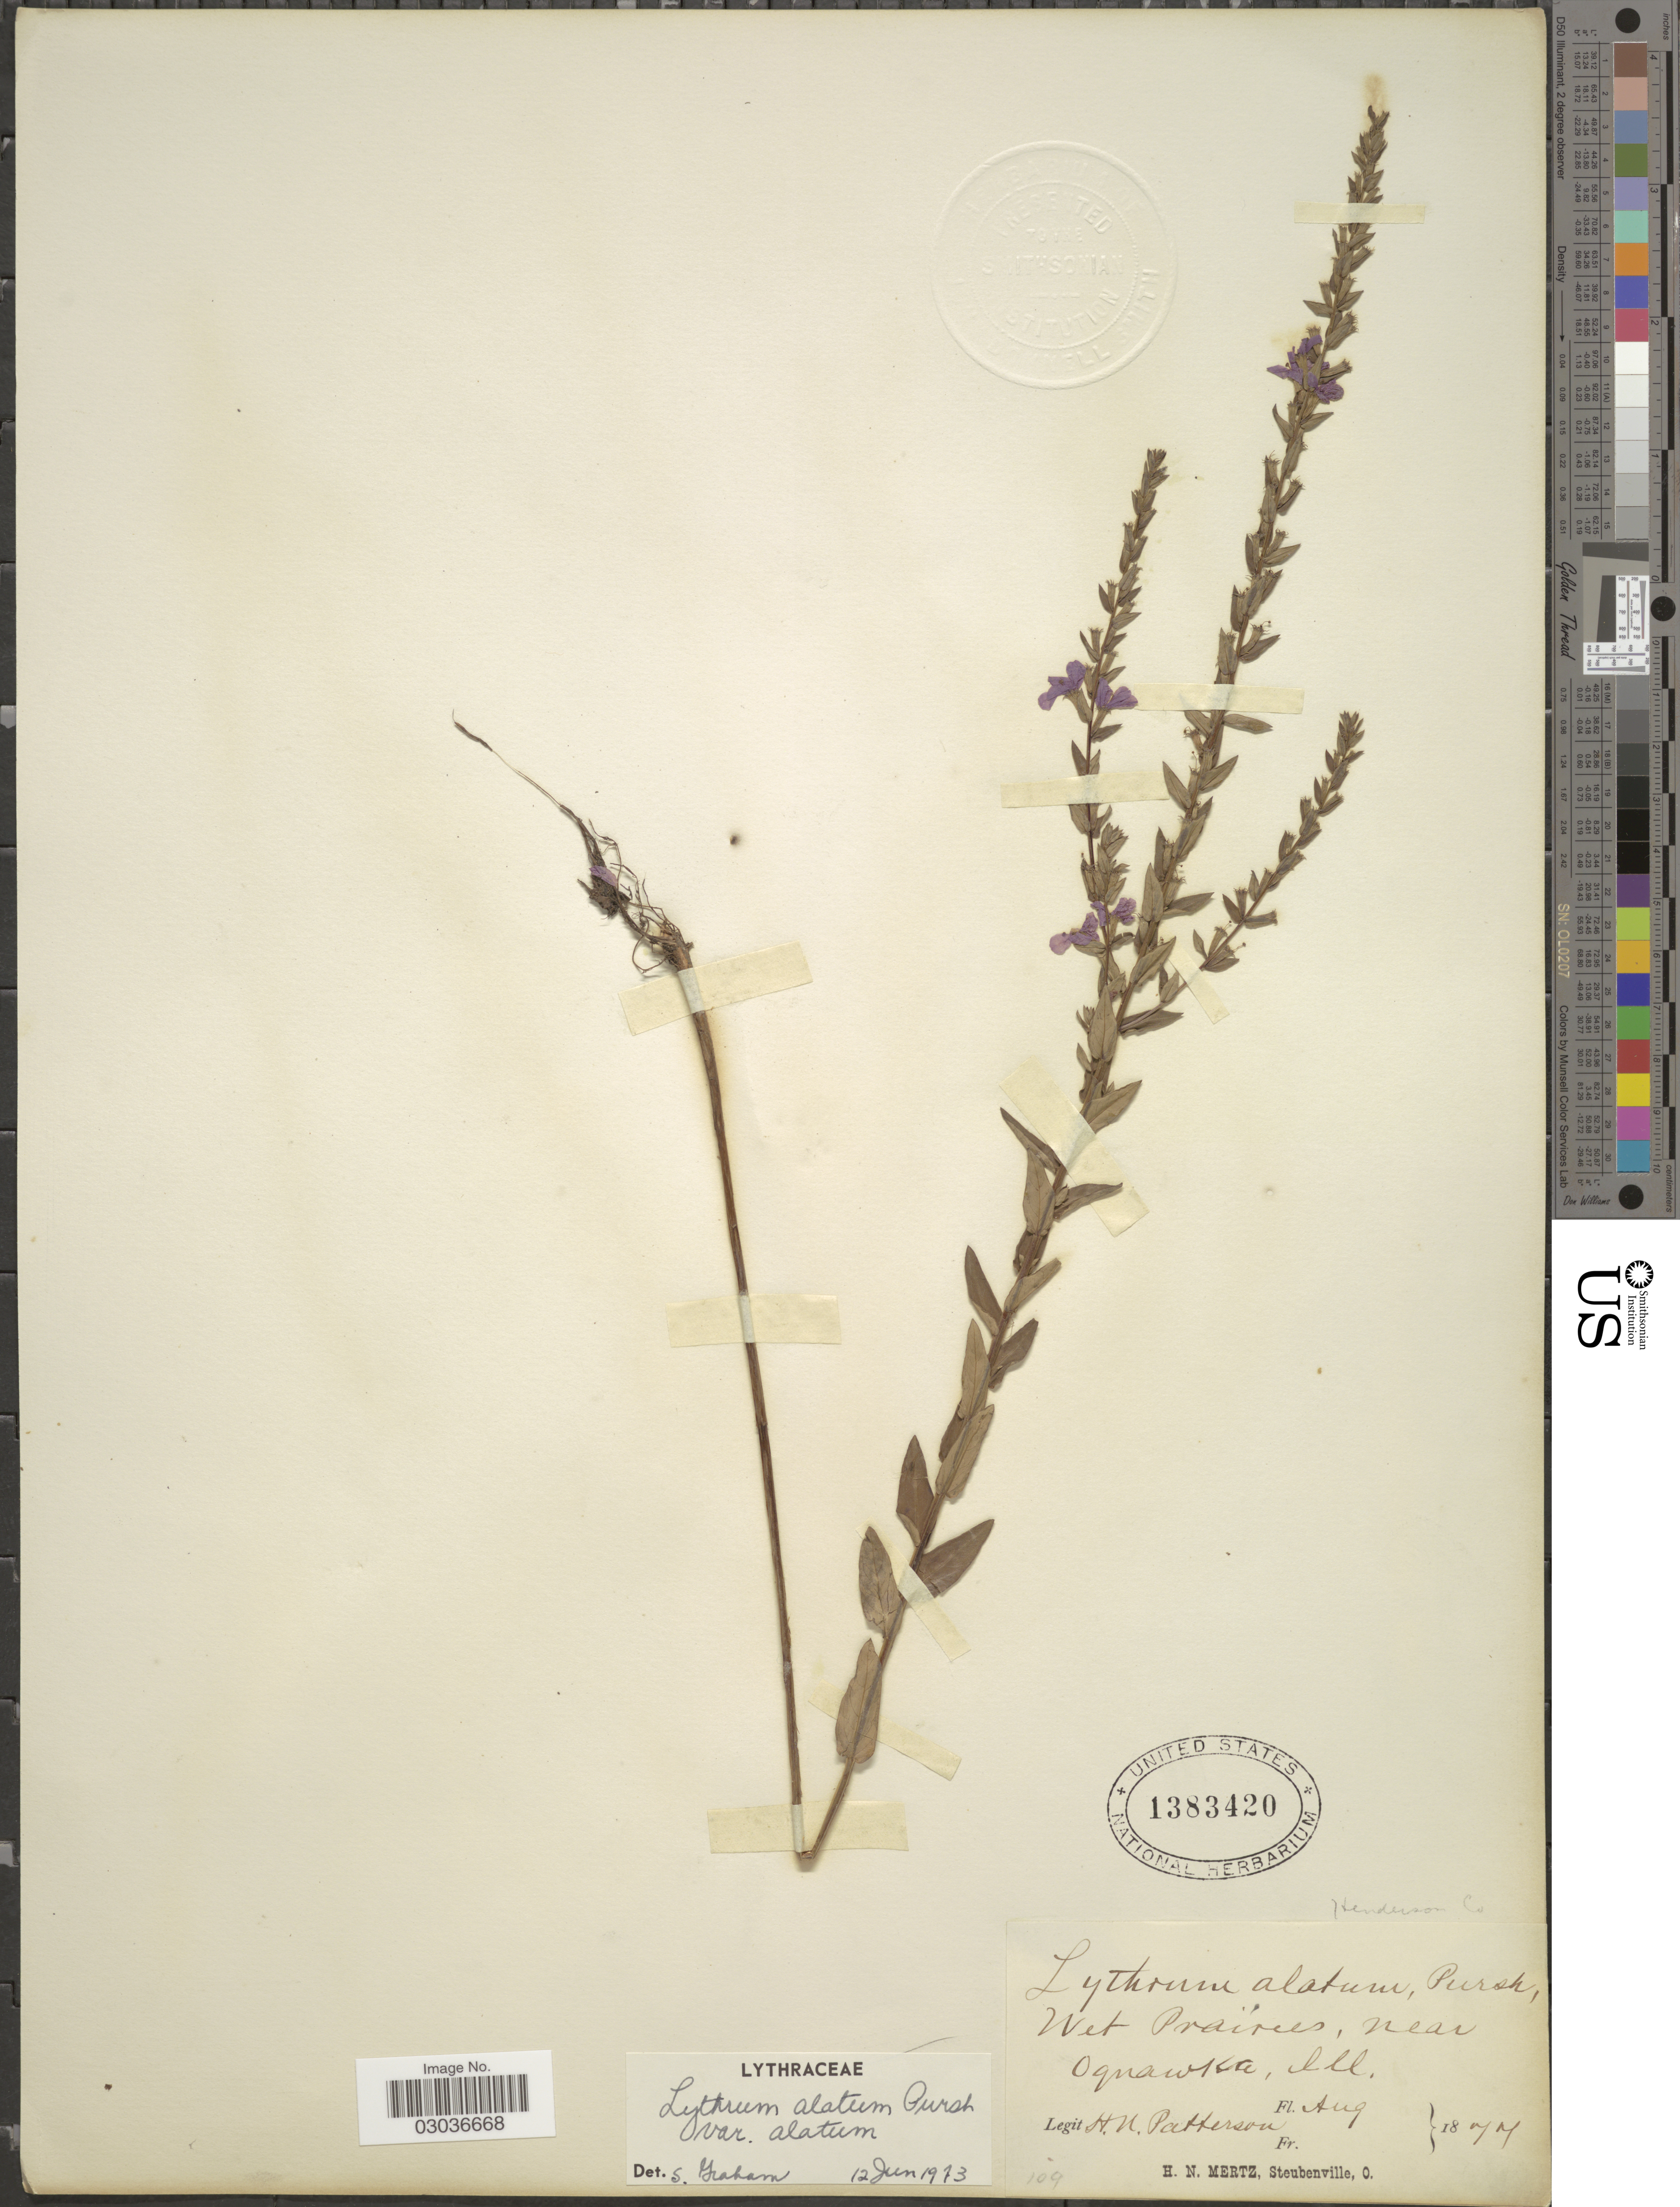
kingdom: Plantae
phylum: Tracheophyta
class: Magnoliopsida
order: Myrtales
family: Lythraceae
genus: Lythrum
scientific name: Lythrum alatum var. alatum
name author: Pursh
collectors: H. Mertz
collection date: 1877-08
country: United States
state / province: Illinois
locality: Near Oqnawka, Ill. Henderson Co.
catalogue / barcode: US 1383420